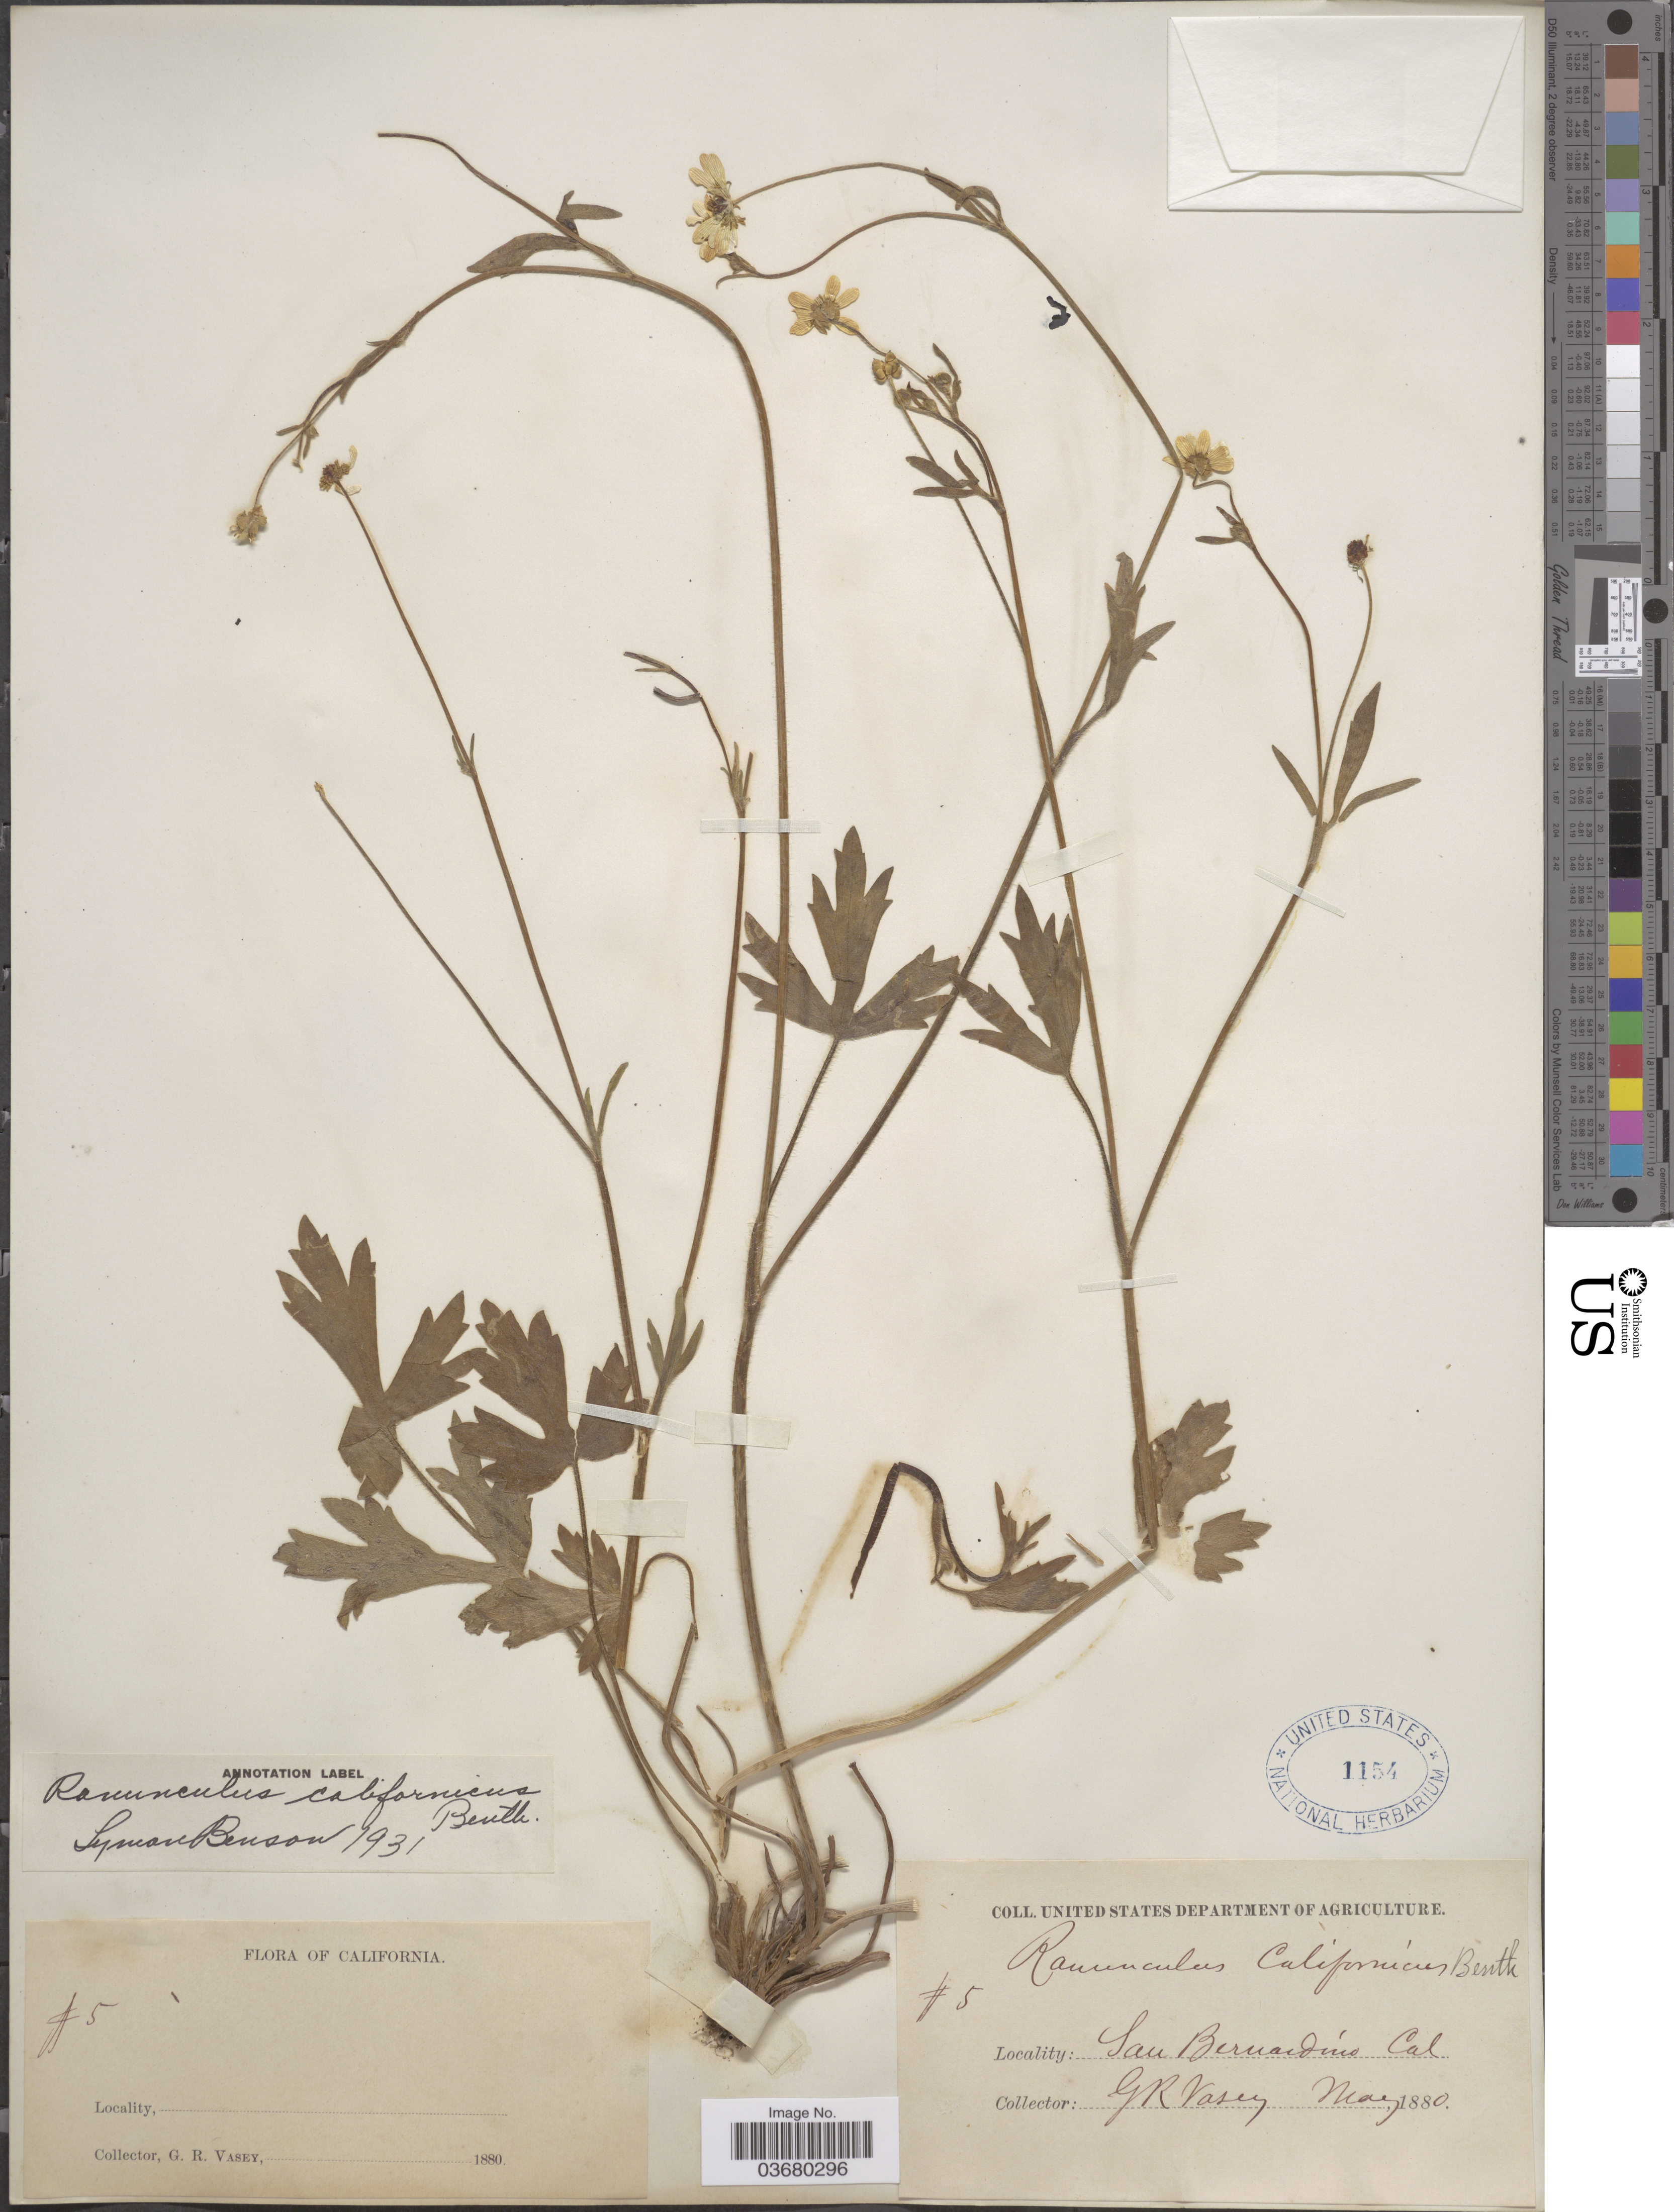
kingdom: Plantae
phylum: Tracheophyta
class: Magnoliopsida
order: Ranunculales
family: Ranunculaceae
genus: Ranunculus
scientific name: Ranunculus californicus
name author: Benth.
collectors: G. R. Vasey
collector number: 5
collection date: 1880-05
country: United States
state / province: California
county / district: San Bernardino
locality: San Bernardino.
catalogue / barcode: US 1154